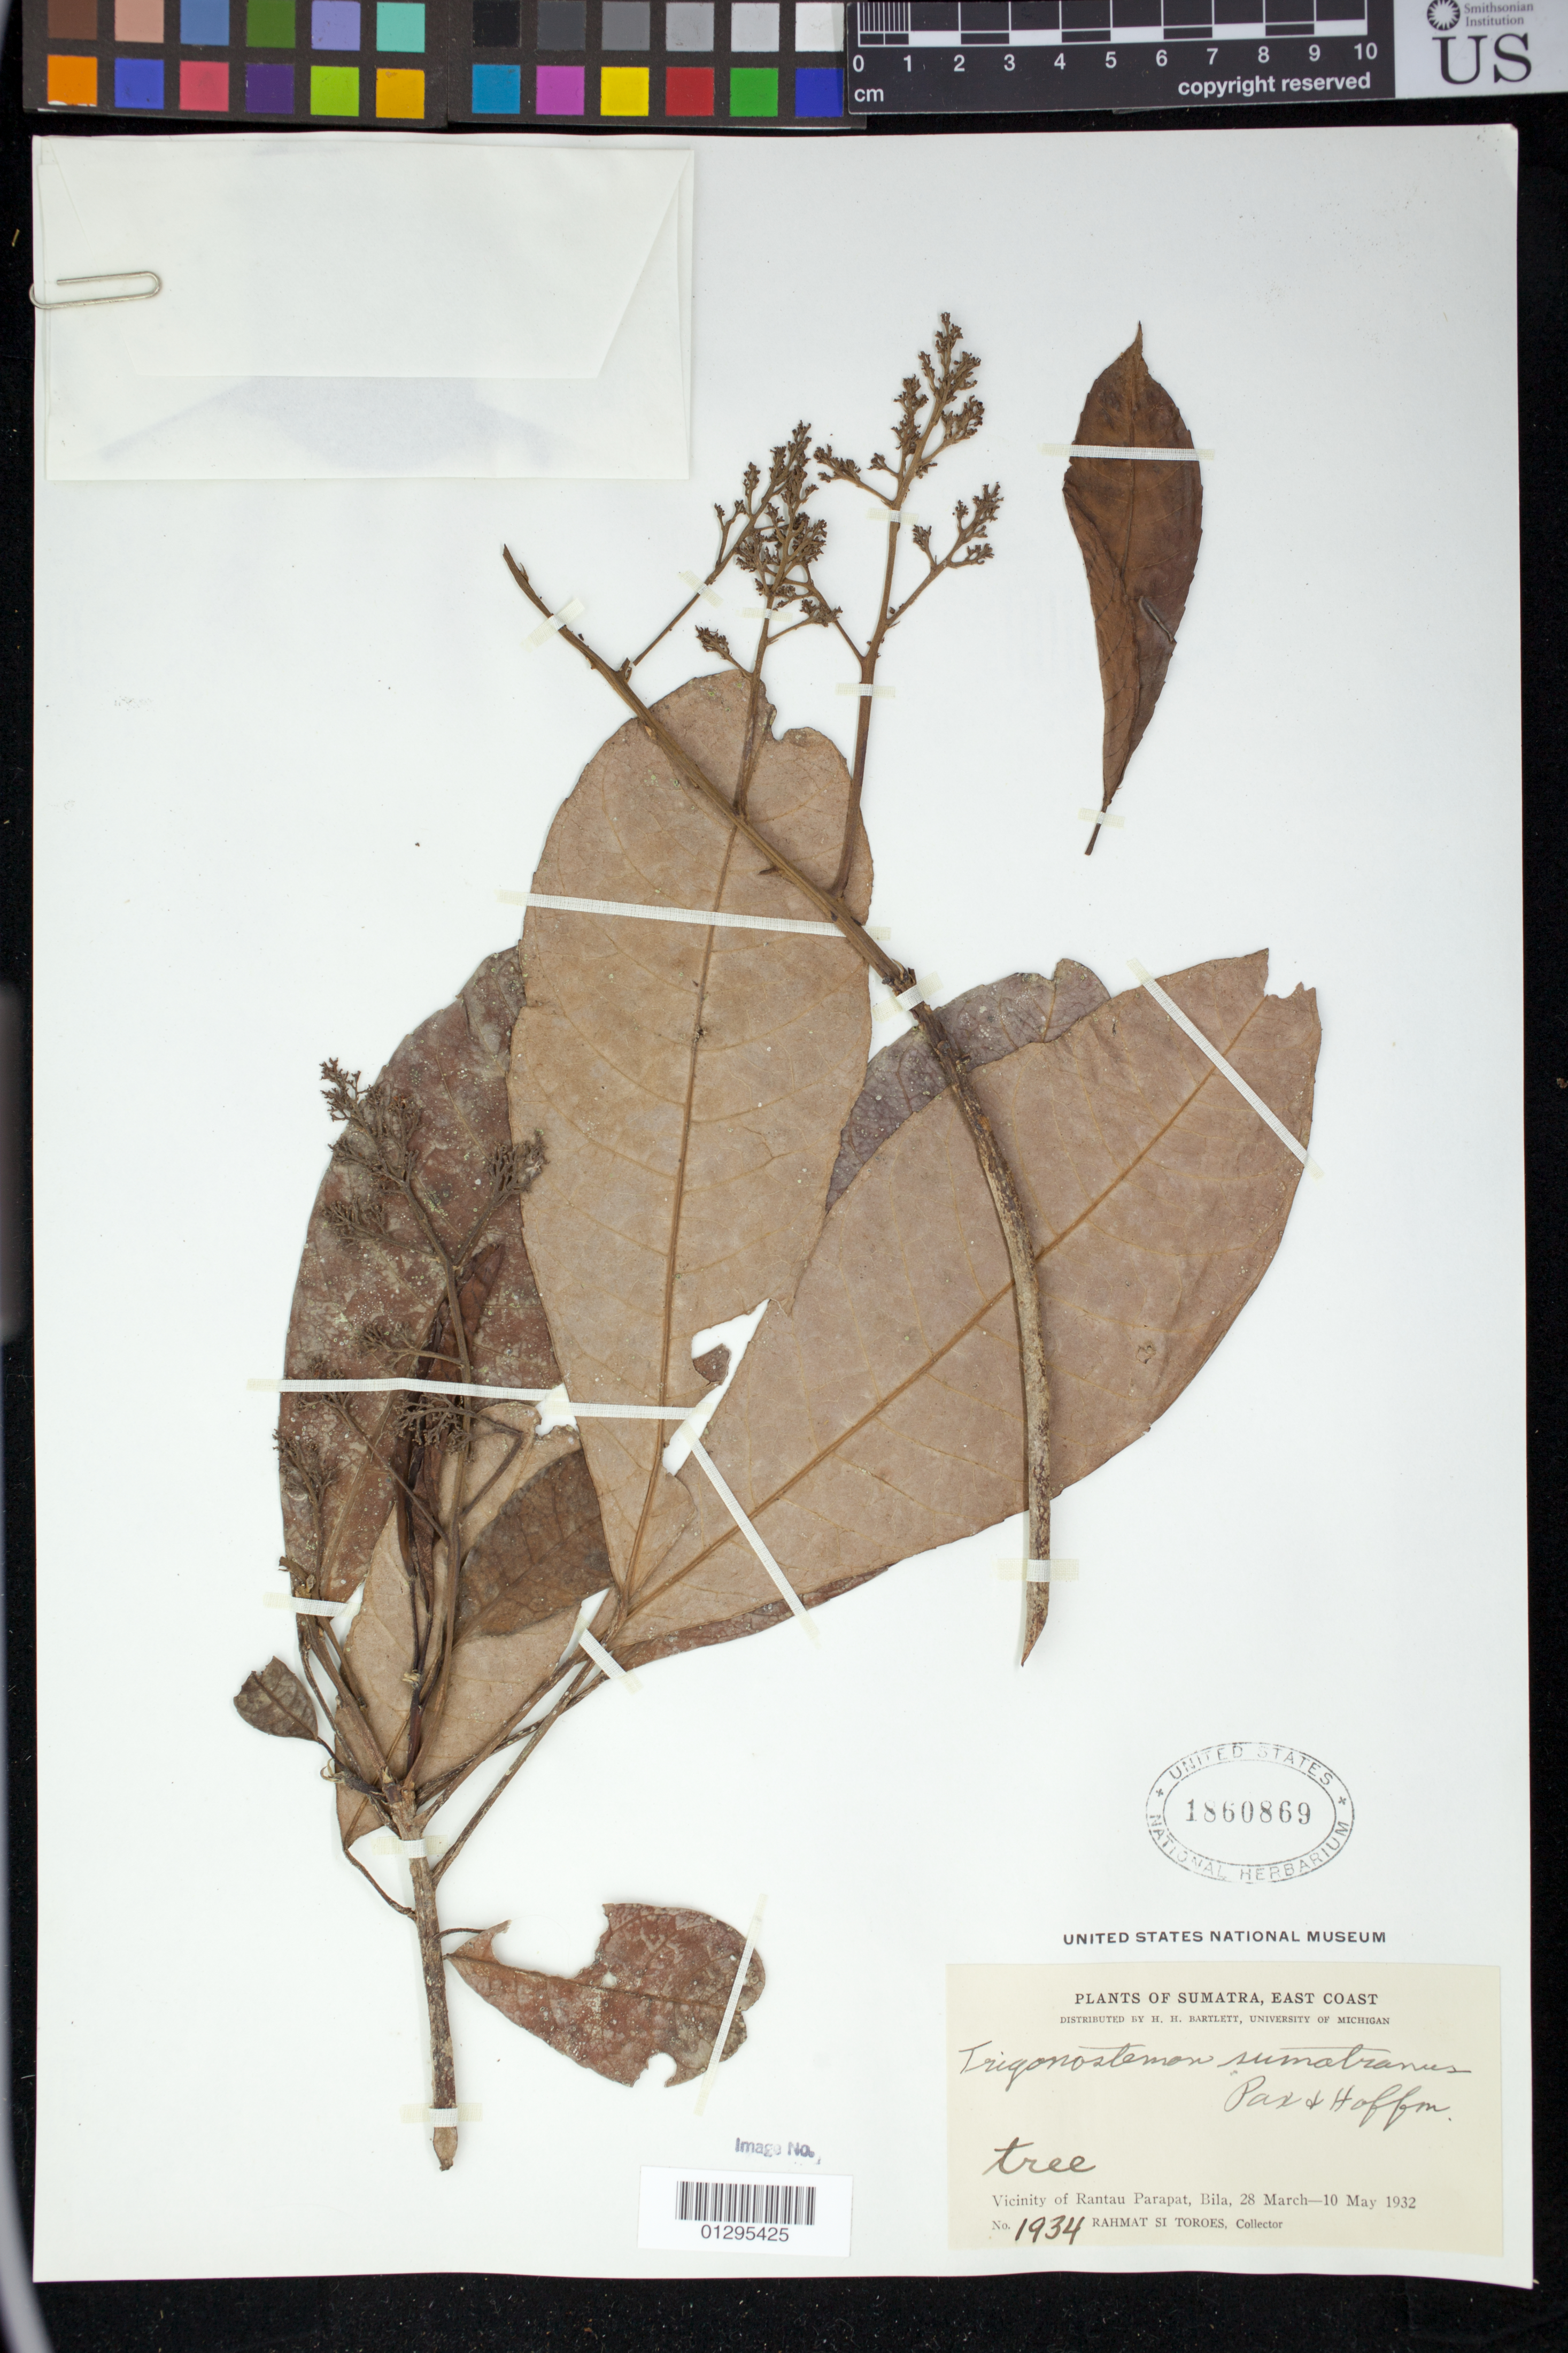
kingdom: Plantae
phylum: Tracheophyta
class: Magnoliopsida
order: Malpighiales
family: Euphorbiaceae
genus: Trigonostemon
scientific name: Trigonostemon sumatranus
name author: Pax & K. Hoffm.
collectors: Rahmat Si Boeea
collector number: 1934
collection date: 1932-03-28/1932-05-10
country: Indonesia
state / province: Sumatra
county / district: Sumatera Utara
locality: Sumatra, East Coast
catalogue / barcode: US 1860869